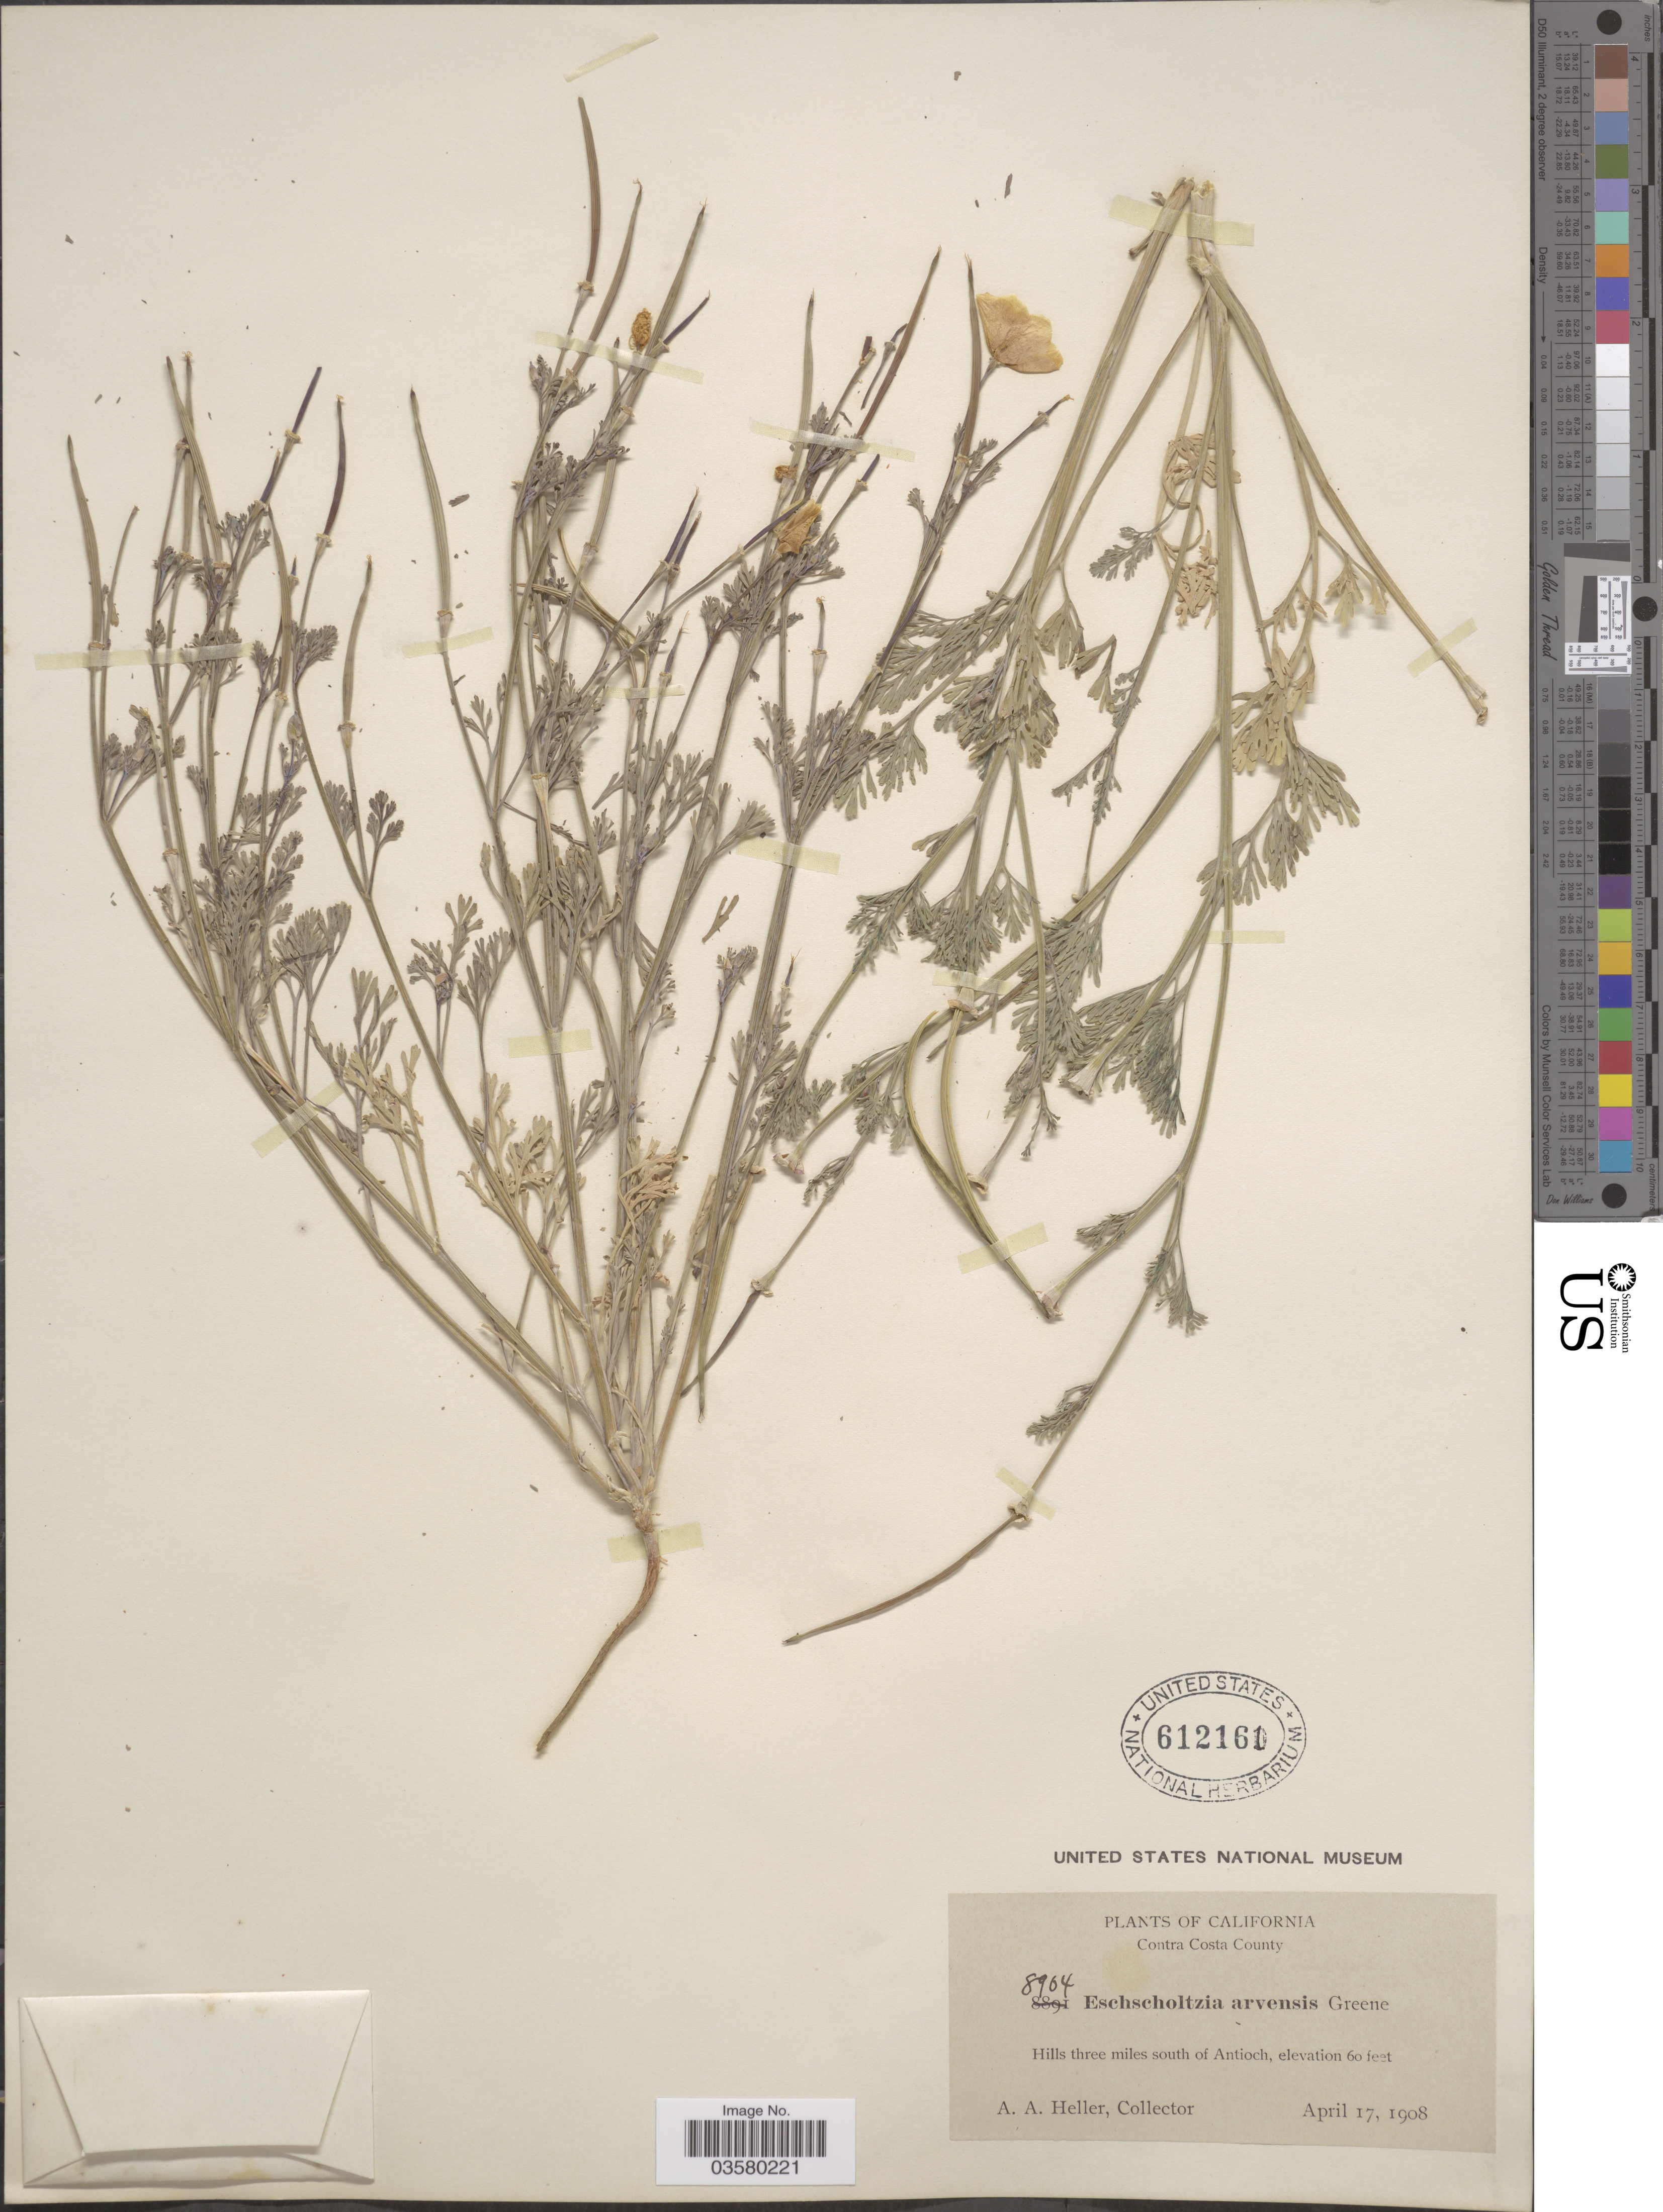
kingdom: Plantae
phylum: Tracheophyta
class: Magnoliopsida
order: Ranunculales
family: Papaveraceae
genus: Eschscholzia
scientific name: Eschscholzia californica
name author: Cham.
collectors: A. A. Heller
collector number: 8964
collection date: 1908-04-17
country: United States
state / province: California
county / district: Contra Costa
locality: Contra Costa County. Hills three miles south of Antioch.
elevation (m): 18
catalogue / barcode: US 612161